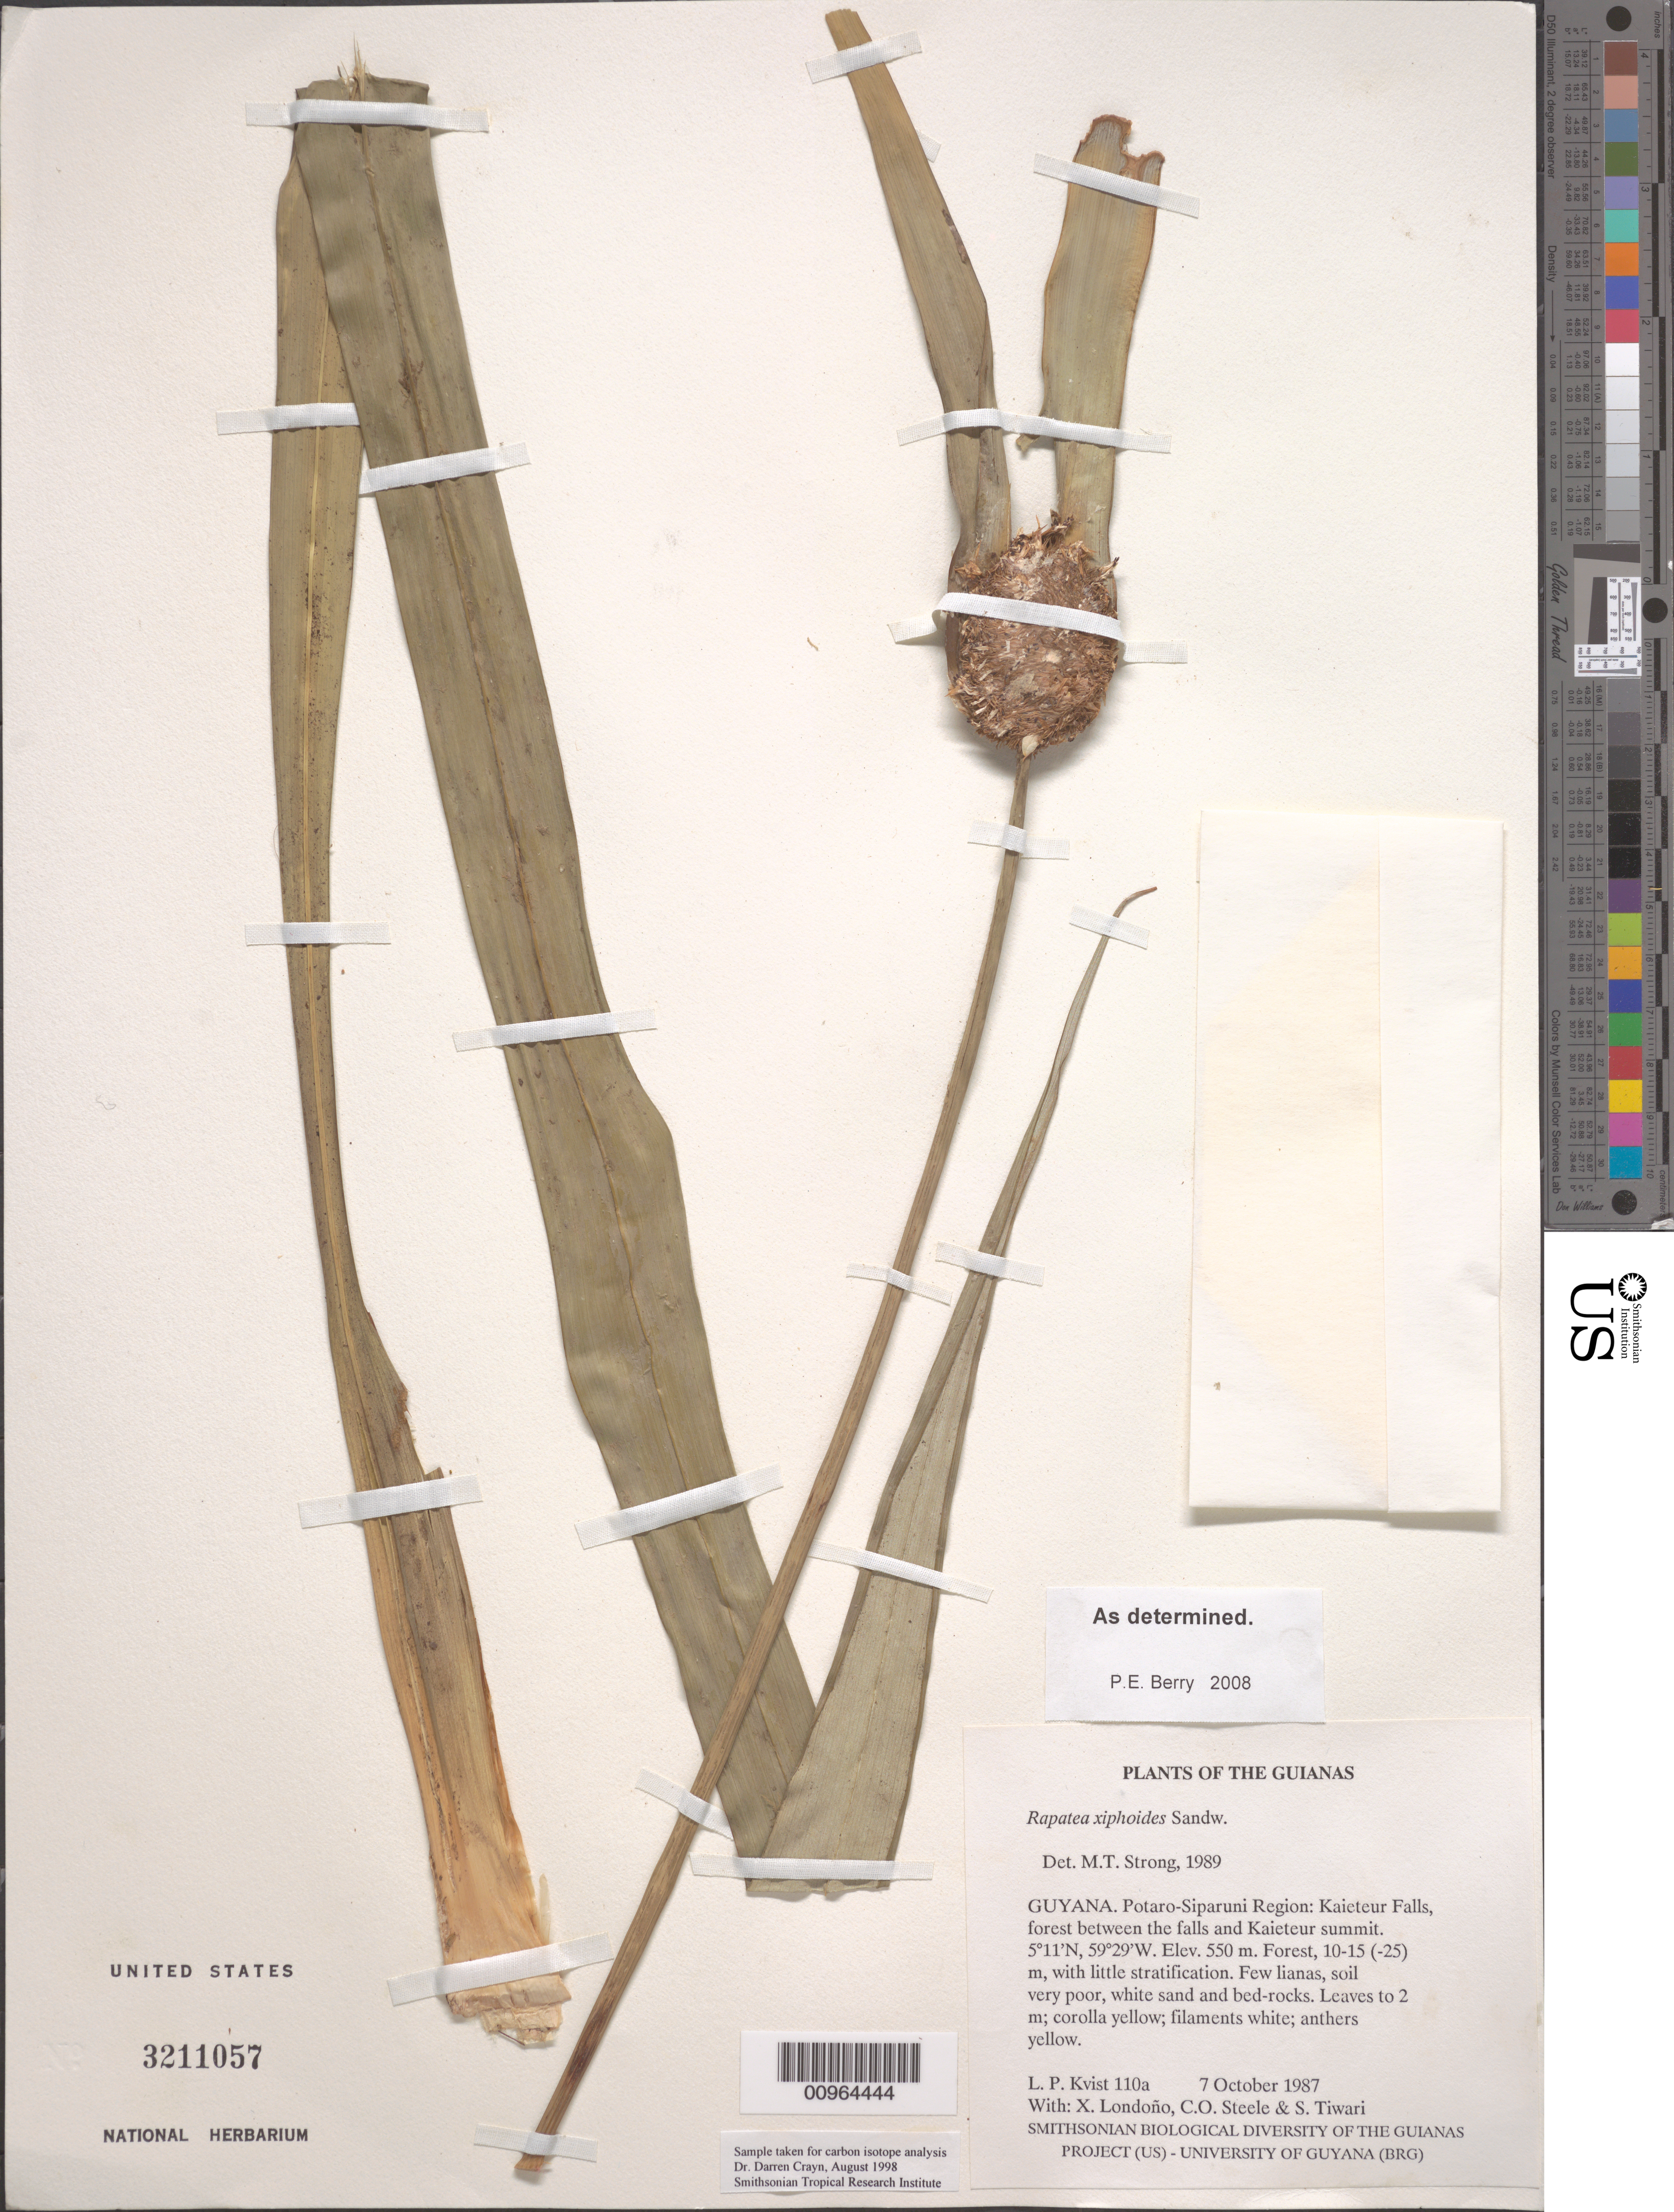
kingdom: Plantae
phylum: Tracheophyta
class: Liliopsida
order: Poales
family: Rapateaceae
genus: Rapatea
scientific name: Rapatea paludosa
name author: Aubl.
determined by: Berry, P. E., (WIS), University of Wisconsin - Madison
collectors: L. P. Kvist, X. Londoño, O. C. Steele & S. Tiwari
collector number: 110 a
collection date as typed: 7 October 1987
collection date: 1987-10-07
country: Guyana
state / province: Potaro-Siparuni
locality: Kaieteur Falls, between the falls and Kaieteur summit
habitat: Forest, 10-15 (-25) m, with little stratification. Few lianas, soil very poor, white sand and bed-rocks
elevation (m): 550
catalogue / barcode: US 3211057